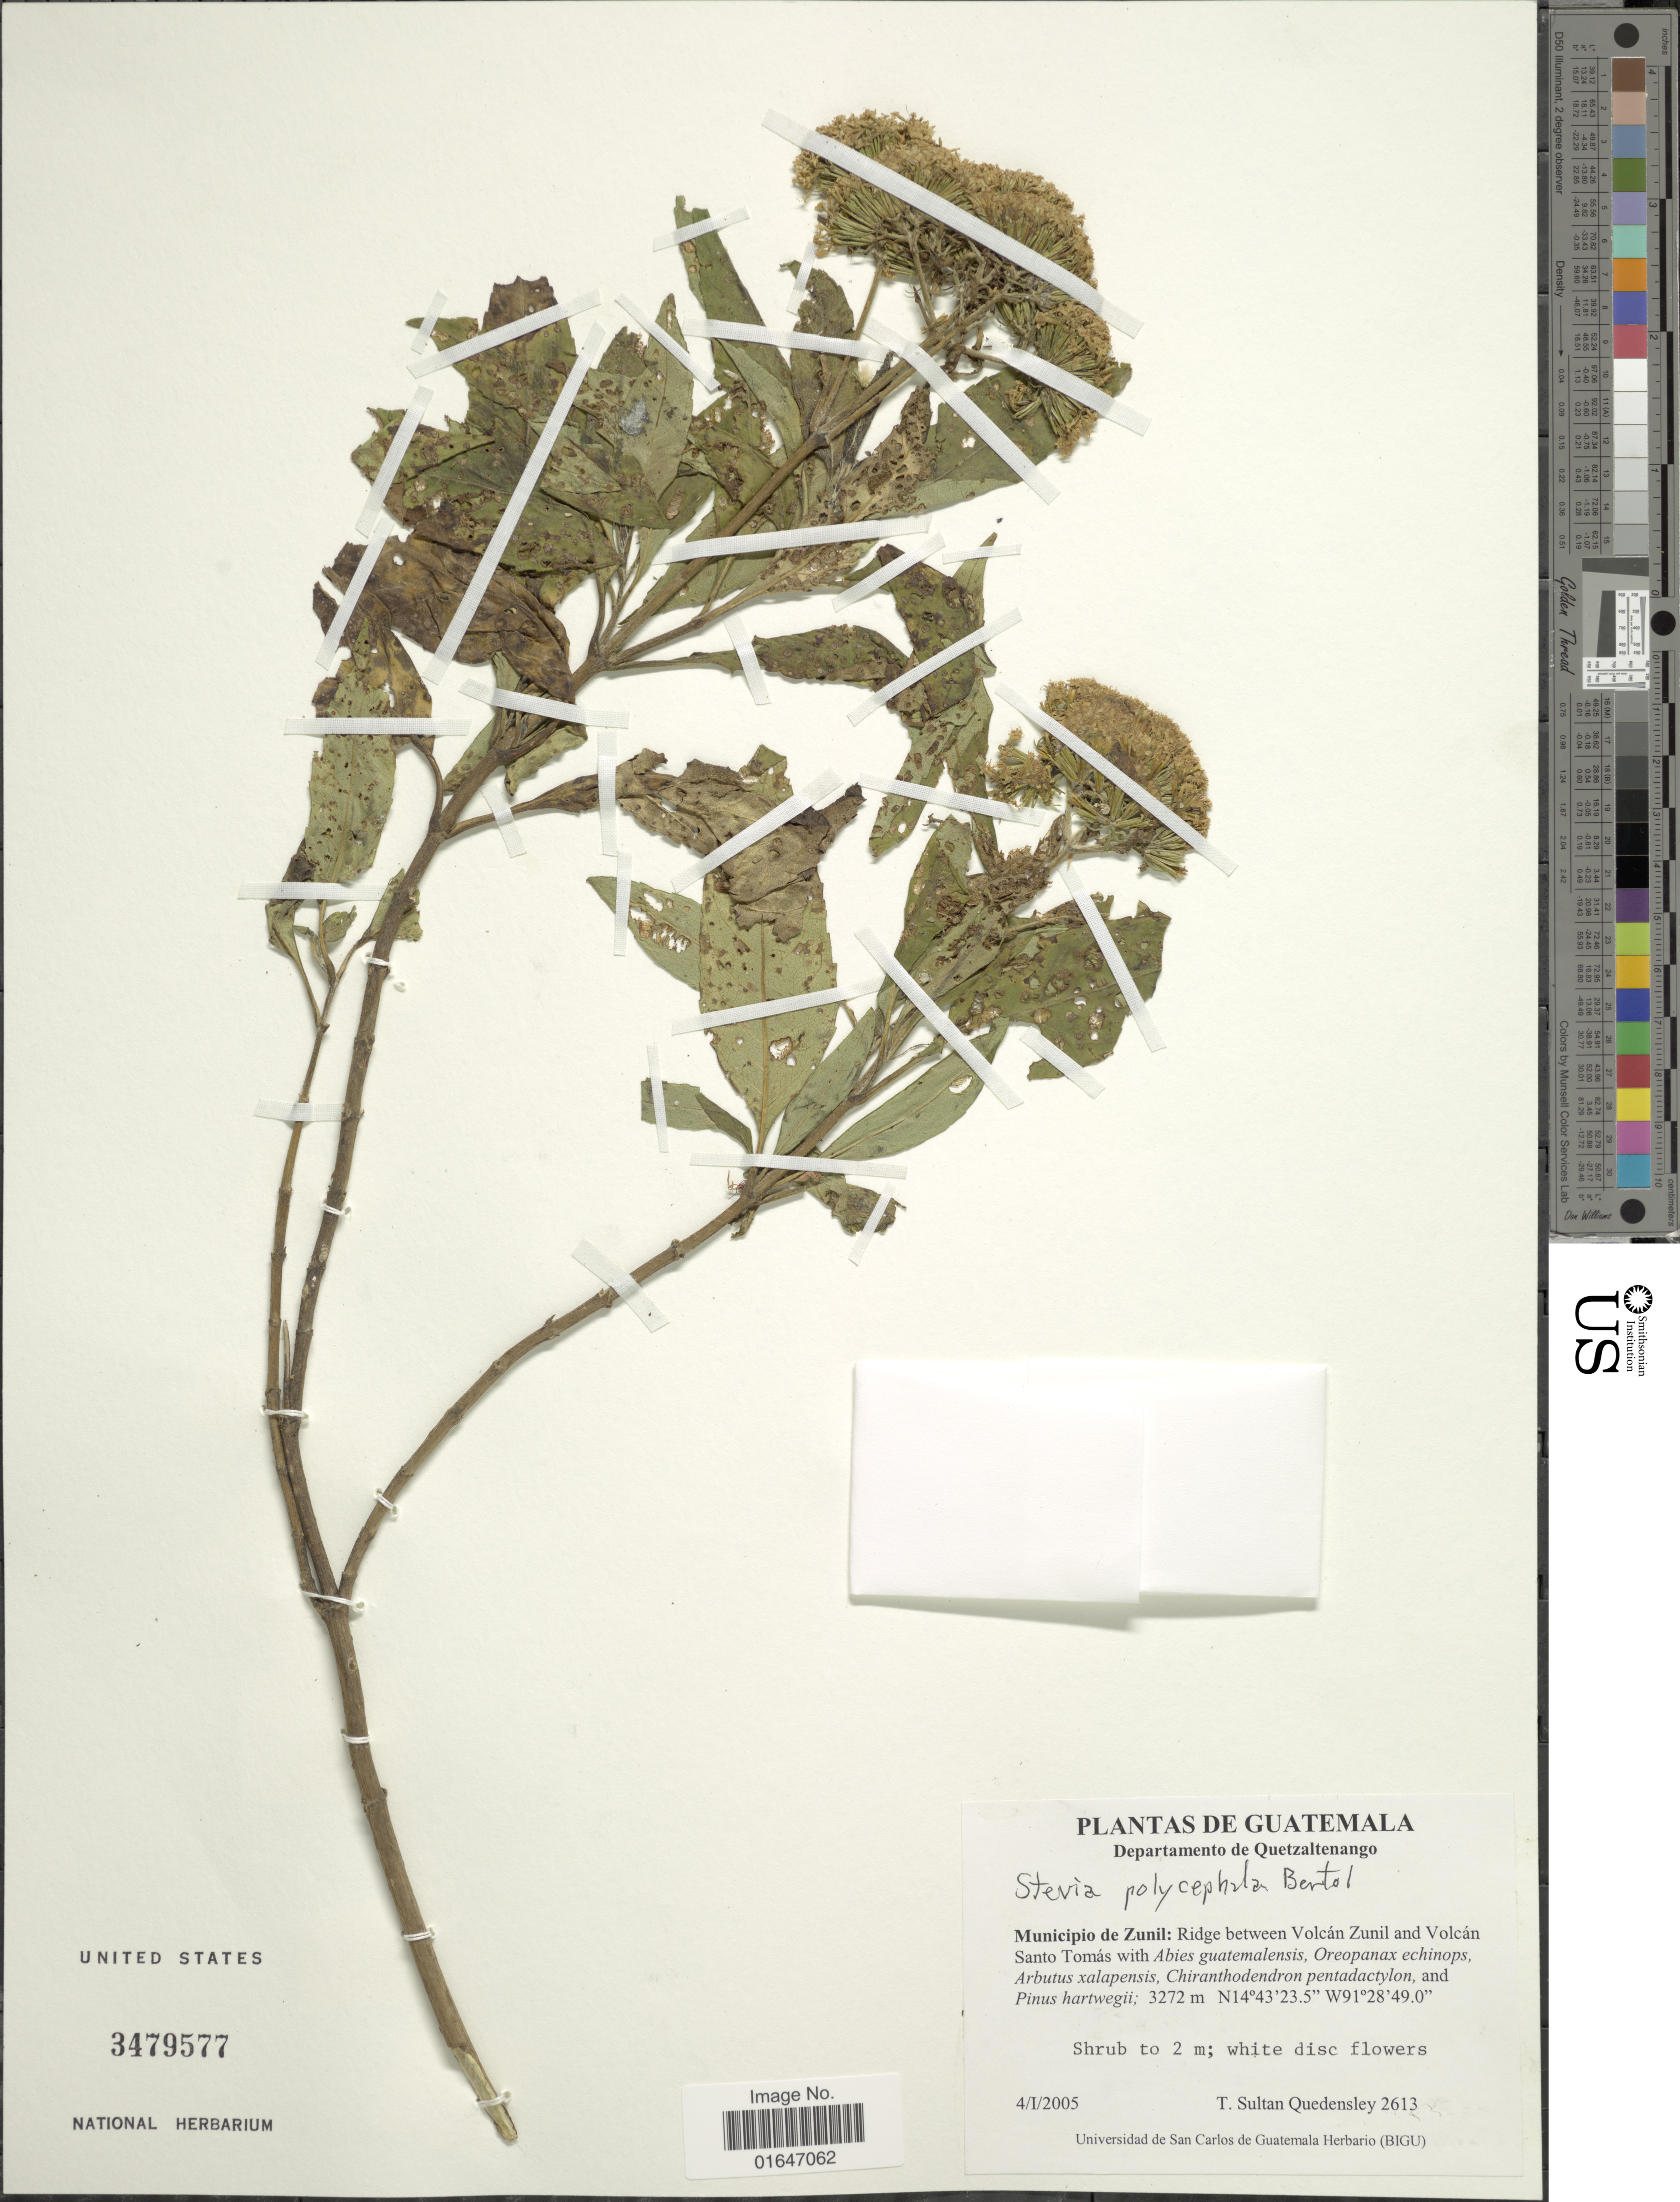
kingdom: Plantae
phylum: Tracheophyta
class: Magnoliopsida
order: Asterales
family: Asteraceae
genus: Stevia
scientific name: Stevia polycephala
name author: Bertoloni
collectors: T. S. Quedensley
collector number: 2613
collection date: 2005-01-04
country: Guatemala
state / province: Quetzaltenango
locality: Municipio de Zunil: ridge between Volcán Zunil and Volcán Santo Tomás.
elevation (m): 3272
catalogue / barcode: US 3479577